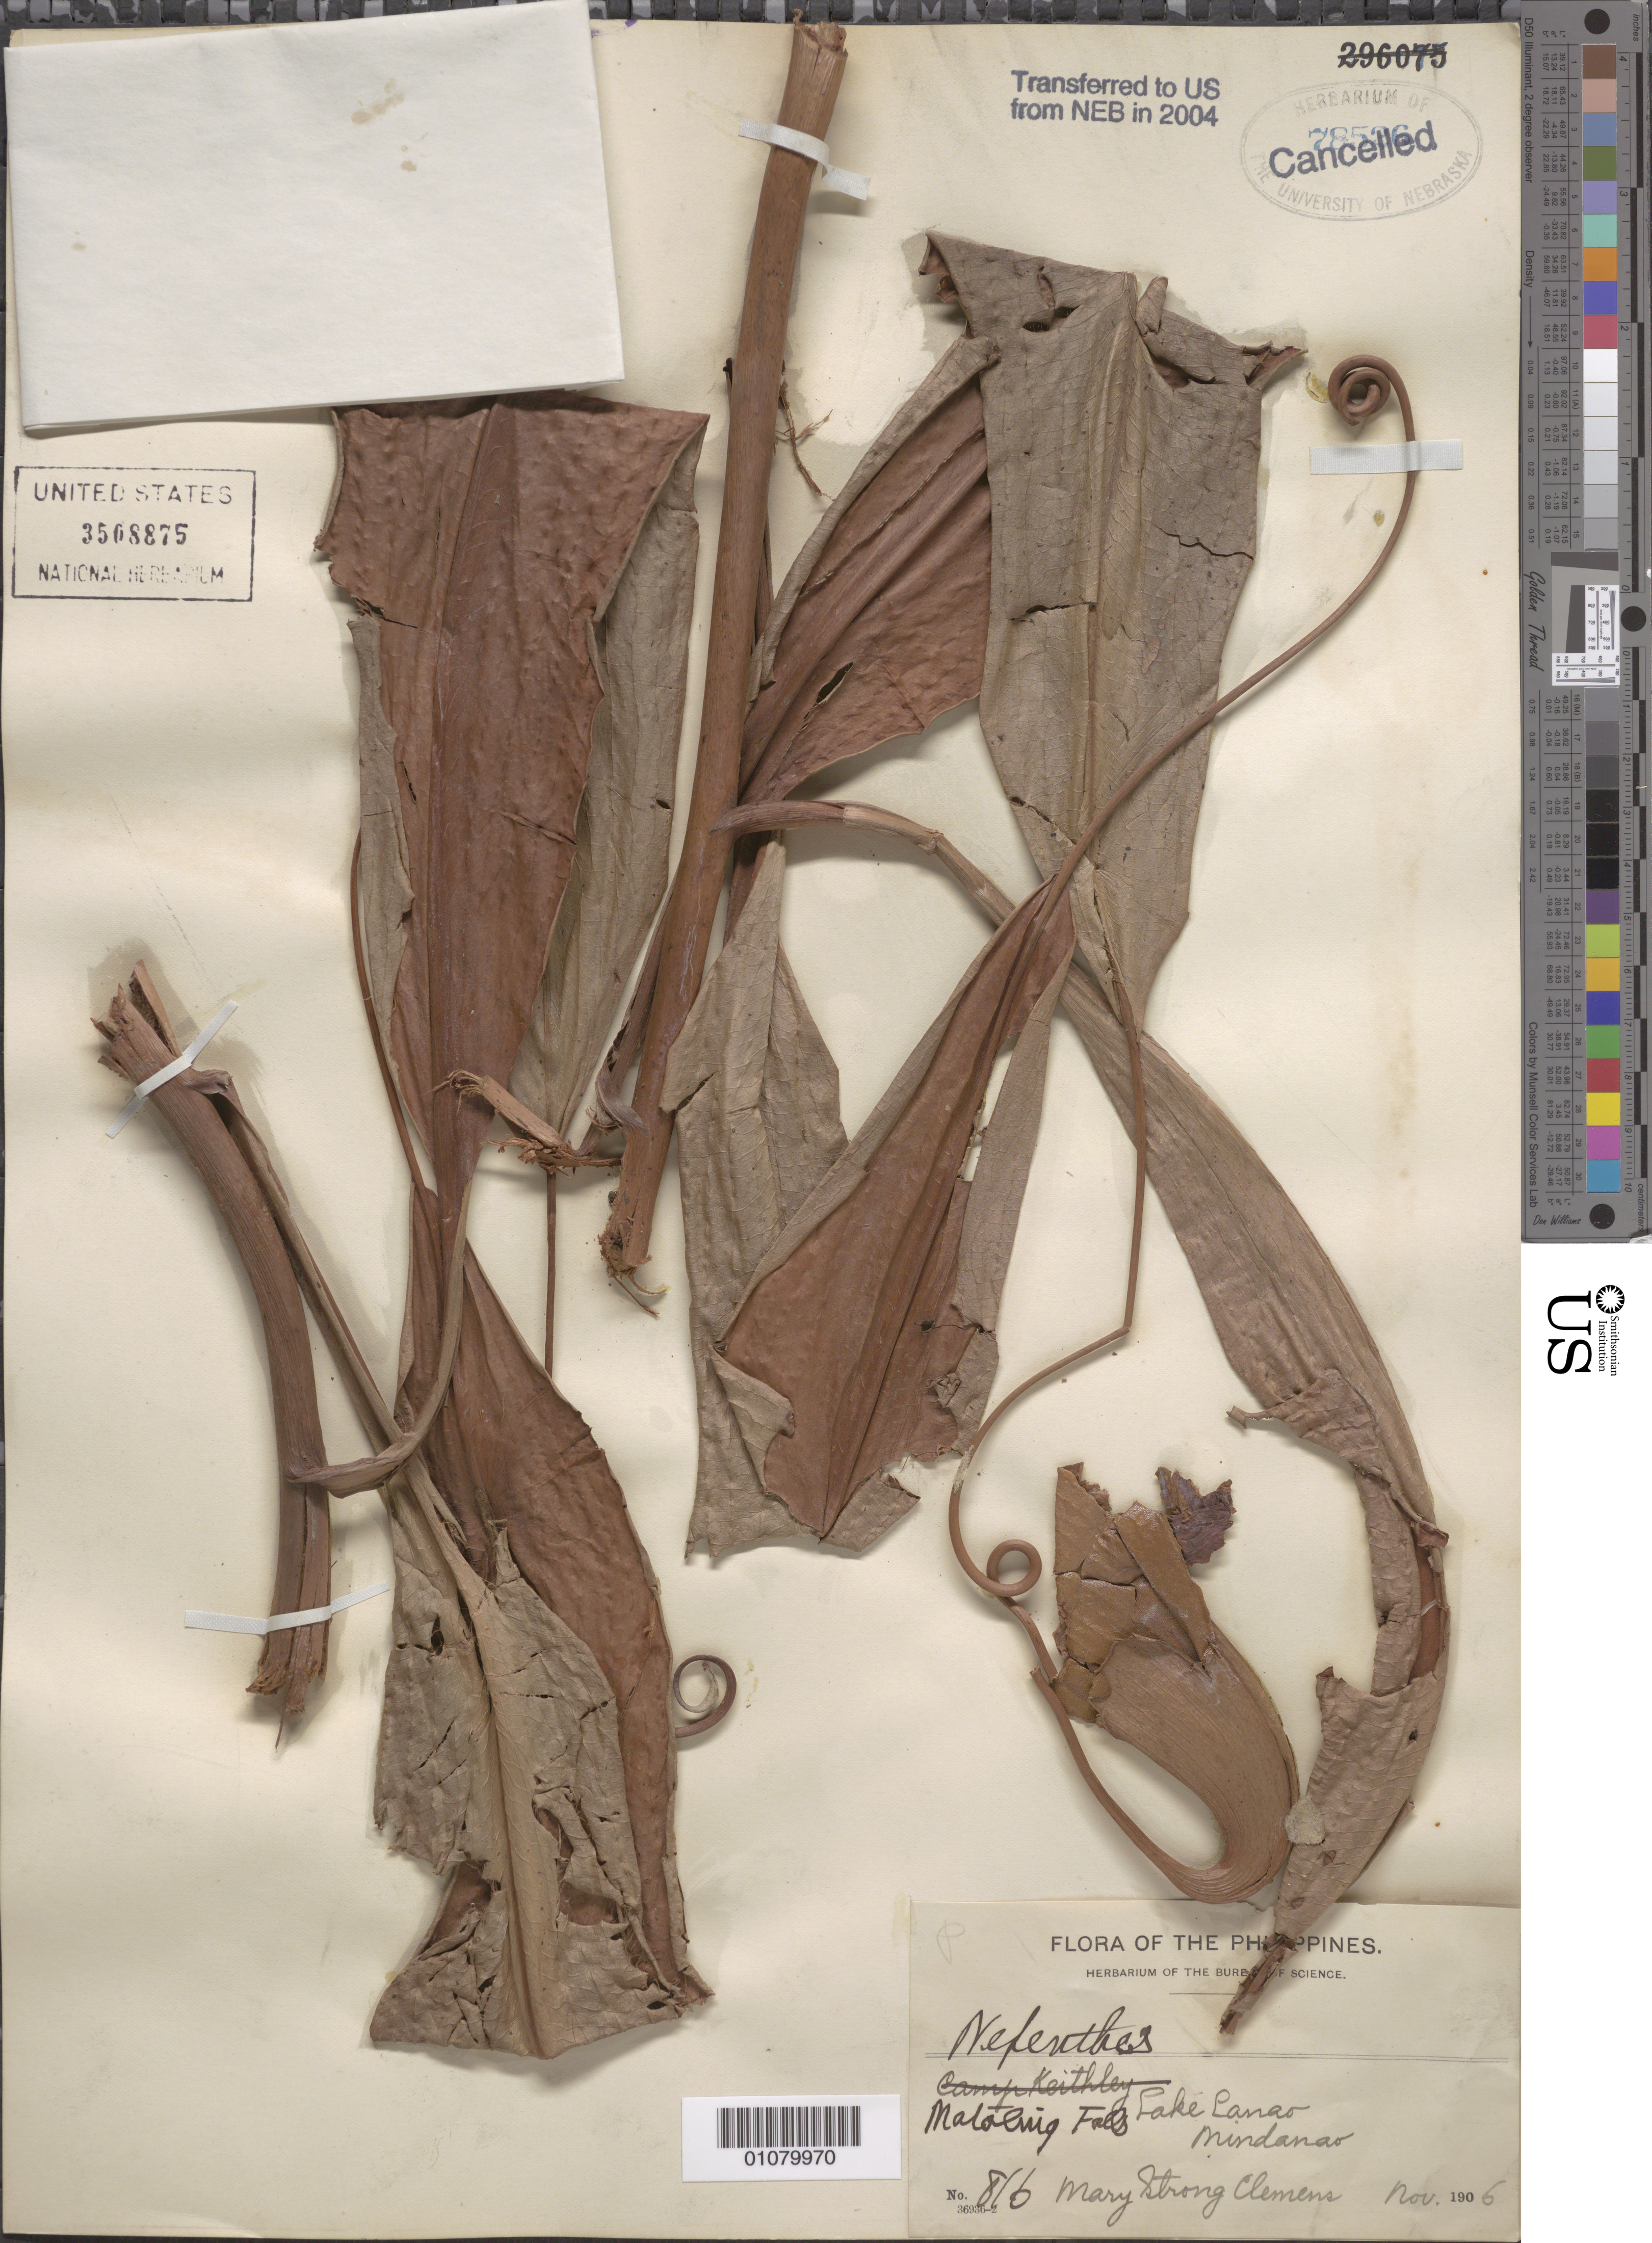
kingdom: Plantae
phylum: Tracheophyta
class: Magnoliopsida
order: Caryophyllales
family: Nepenthaceae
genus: Nepenthes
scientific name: Nepenthes sp.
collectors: M. S. Clemens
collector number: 816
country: Philippines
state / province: Muslim Mindanao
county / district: Lanao del Sur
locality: Mataling Falls, Lake Lanao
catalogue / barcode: US 3508875